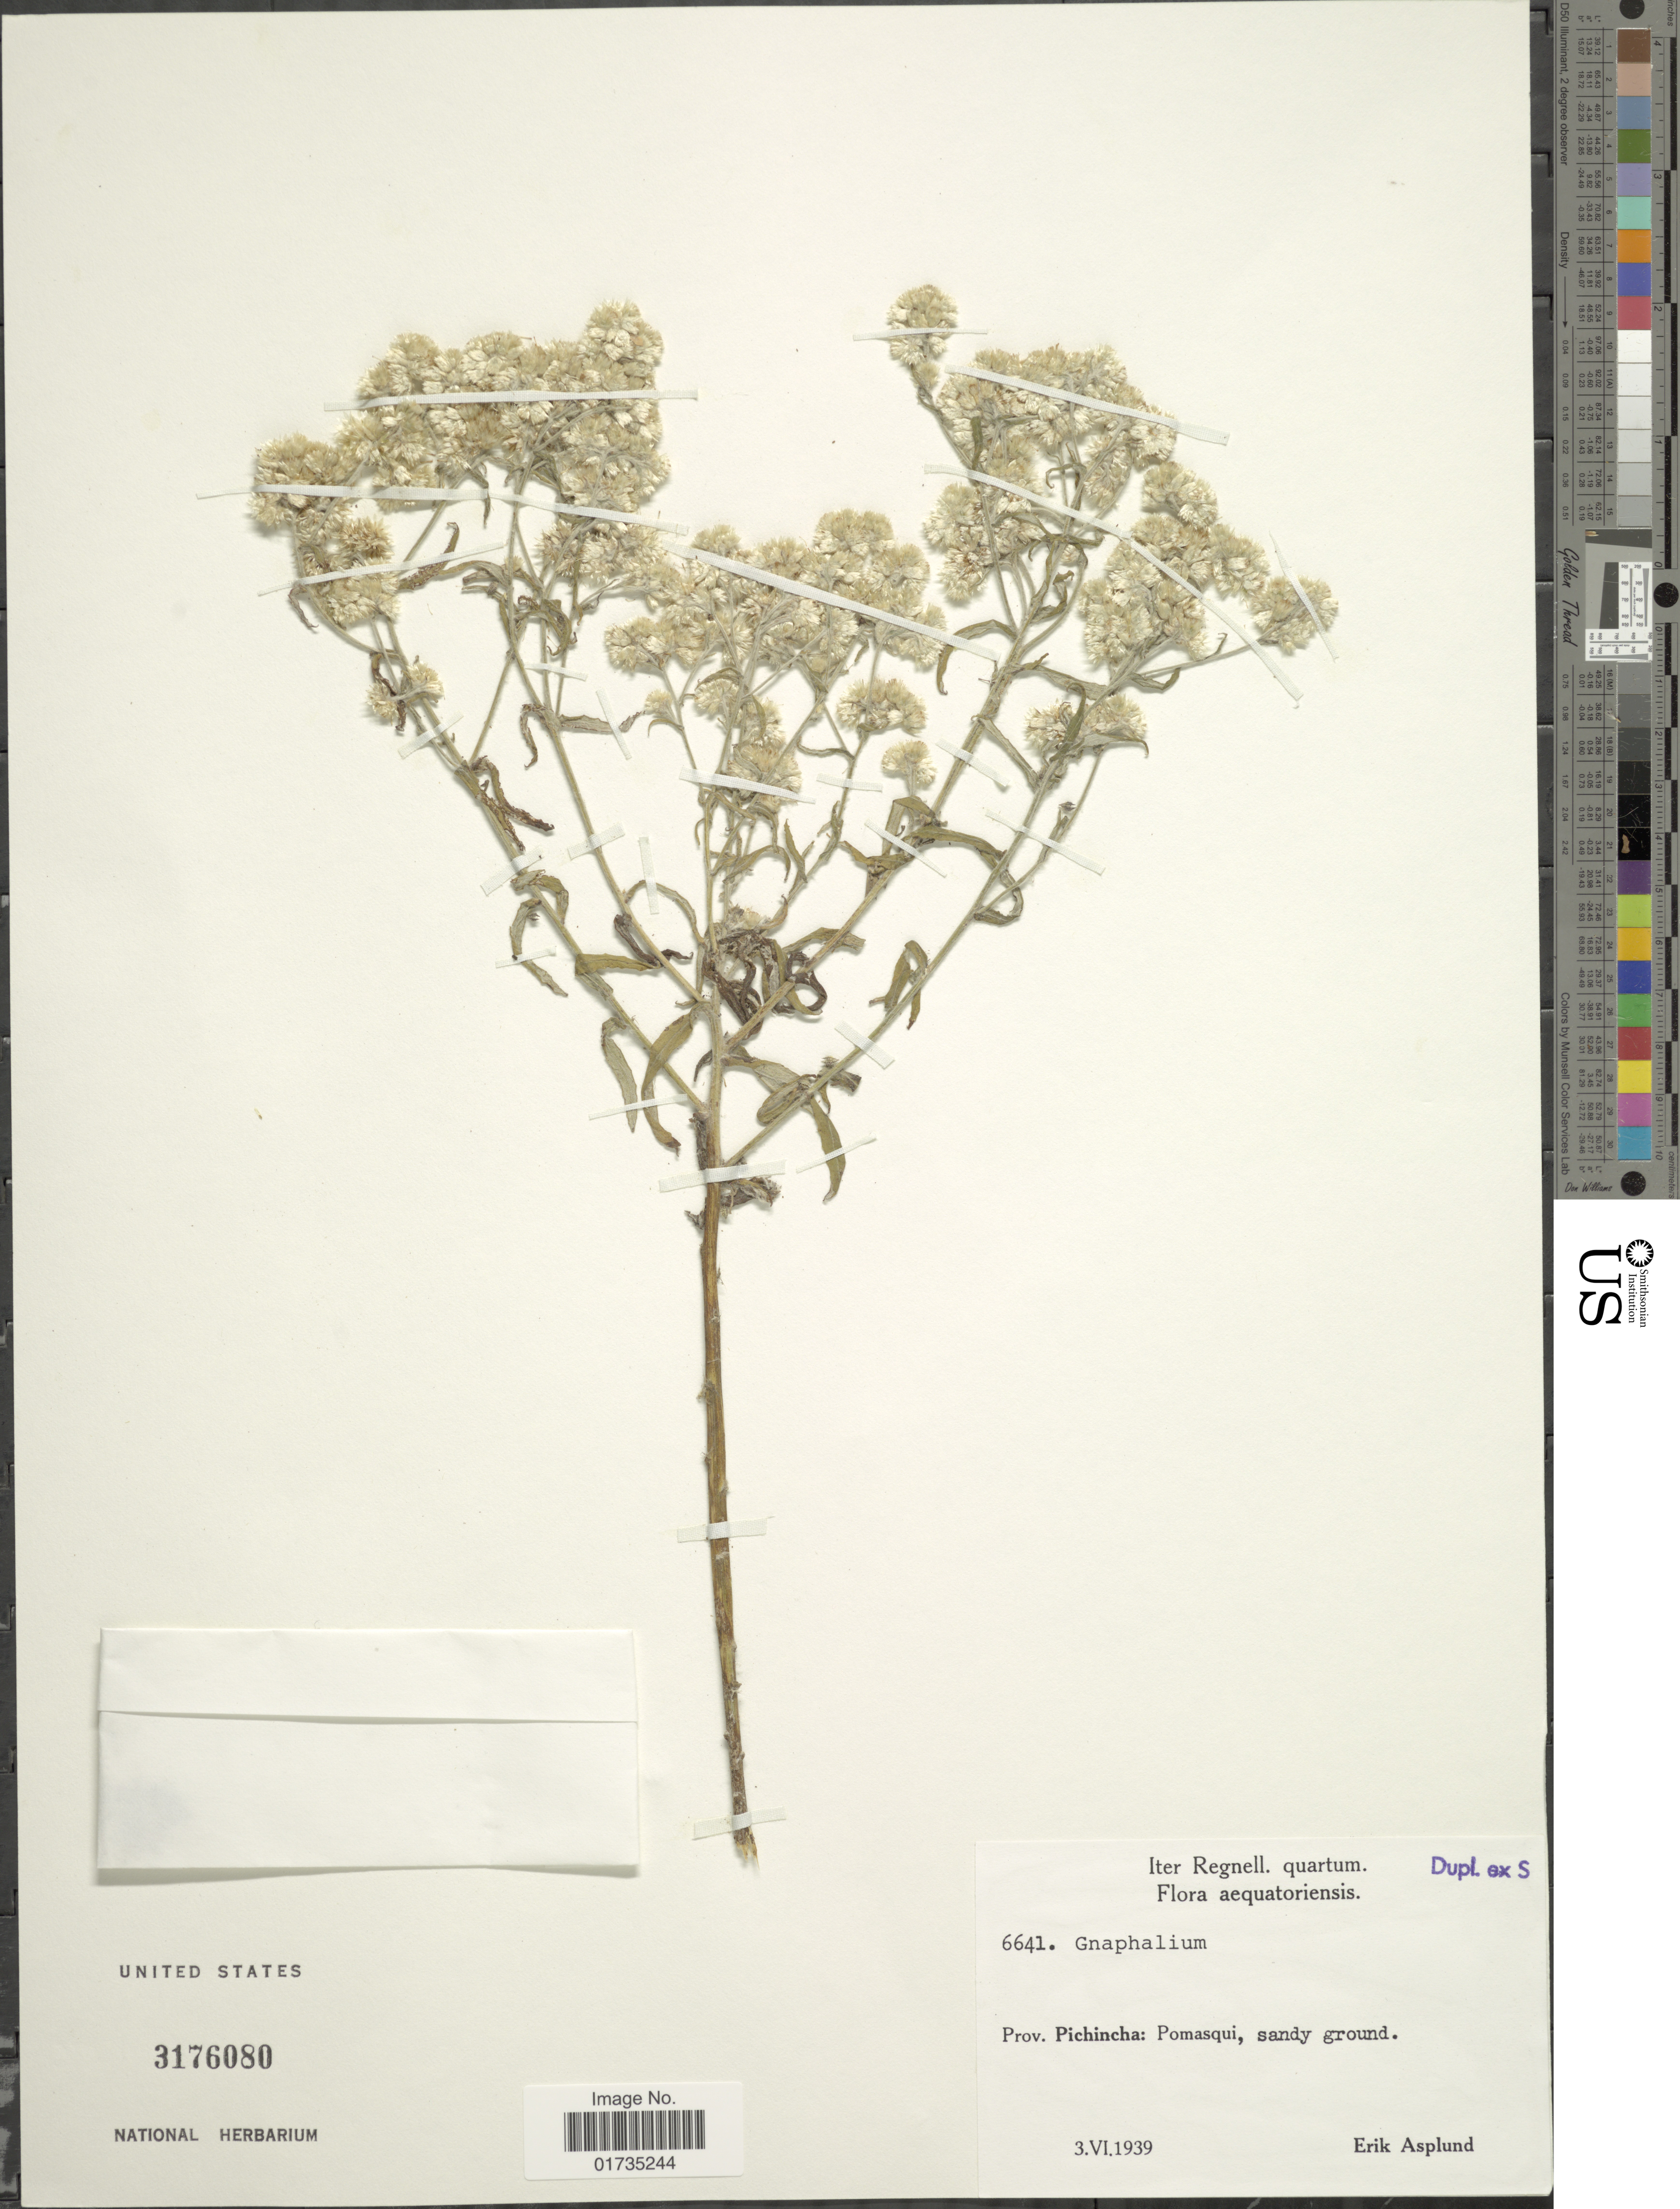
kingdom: Plantae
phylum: Tracheophyta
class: Magnoliopsida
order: Asterales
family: Asteraceae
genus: Achyrocline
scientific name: Achyrocline alata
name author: (Kunth) DC.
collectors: E. Asplund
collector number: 6641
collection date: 1939-06-03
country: Ecuador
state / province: Pichincha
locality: Aequatoriensis. Prov. Pichincha: Pomasqui, sandy ground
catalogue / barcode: US 3176080